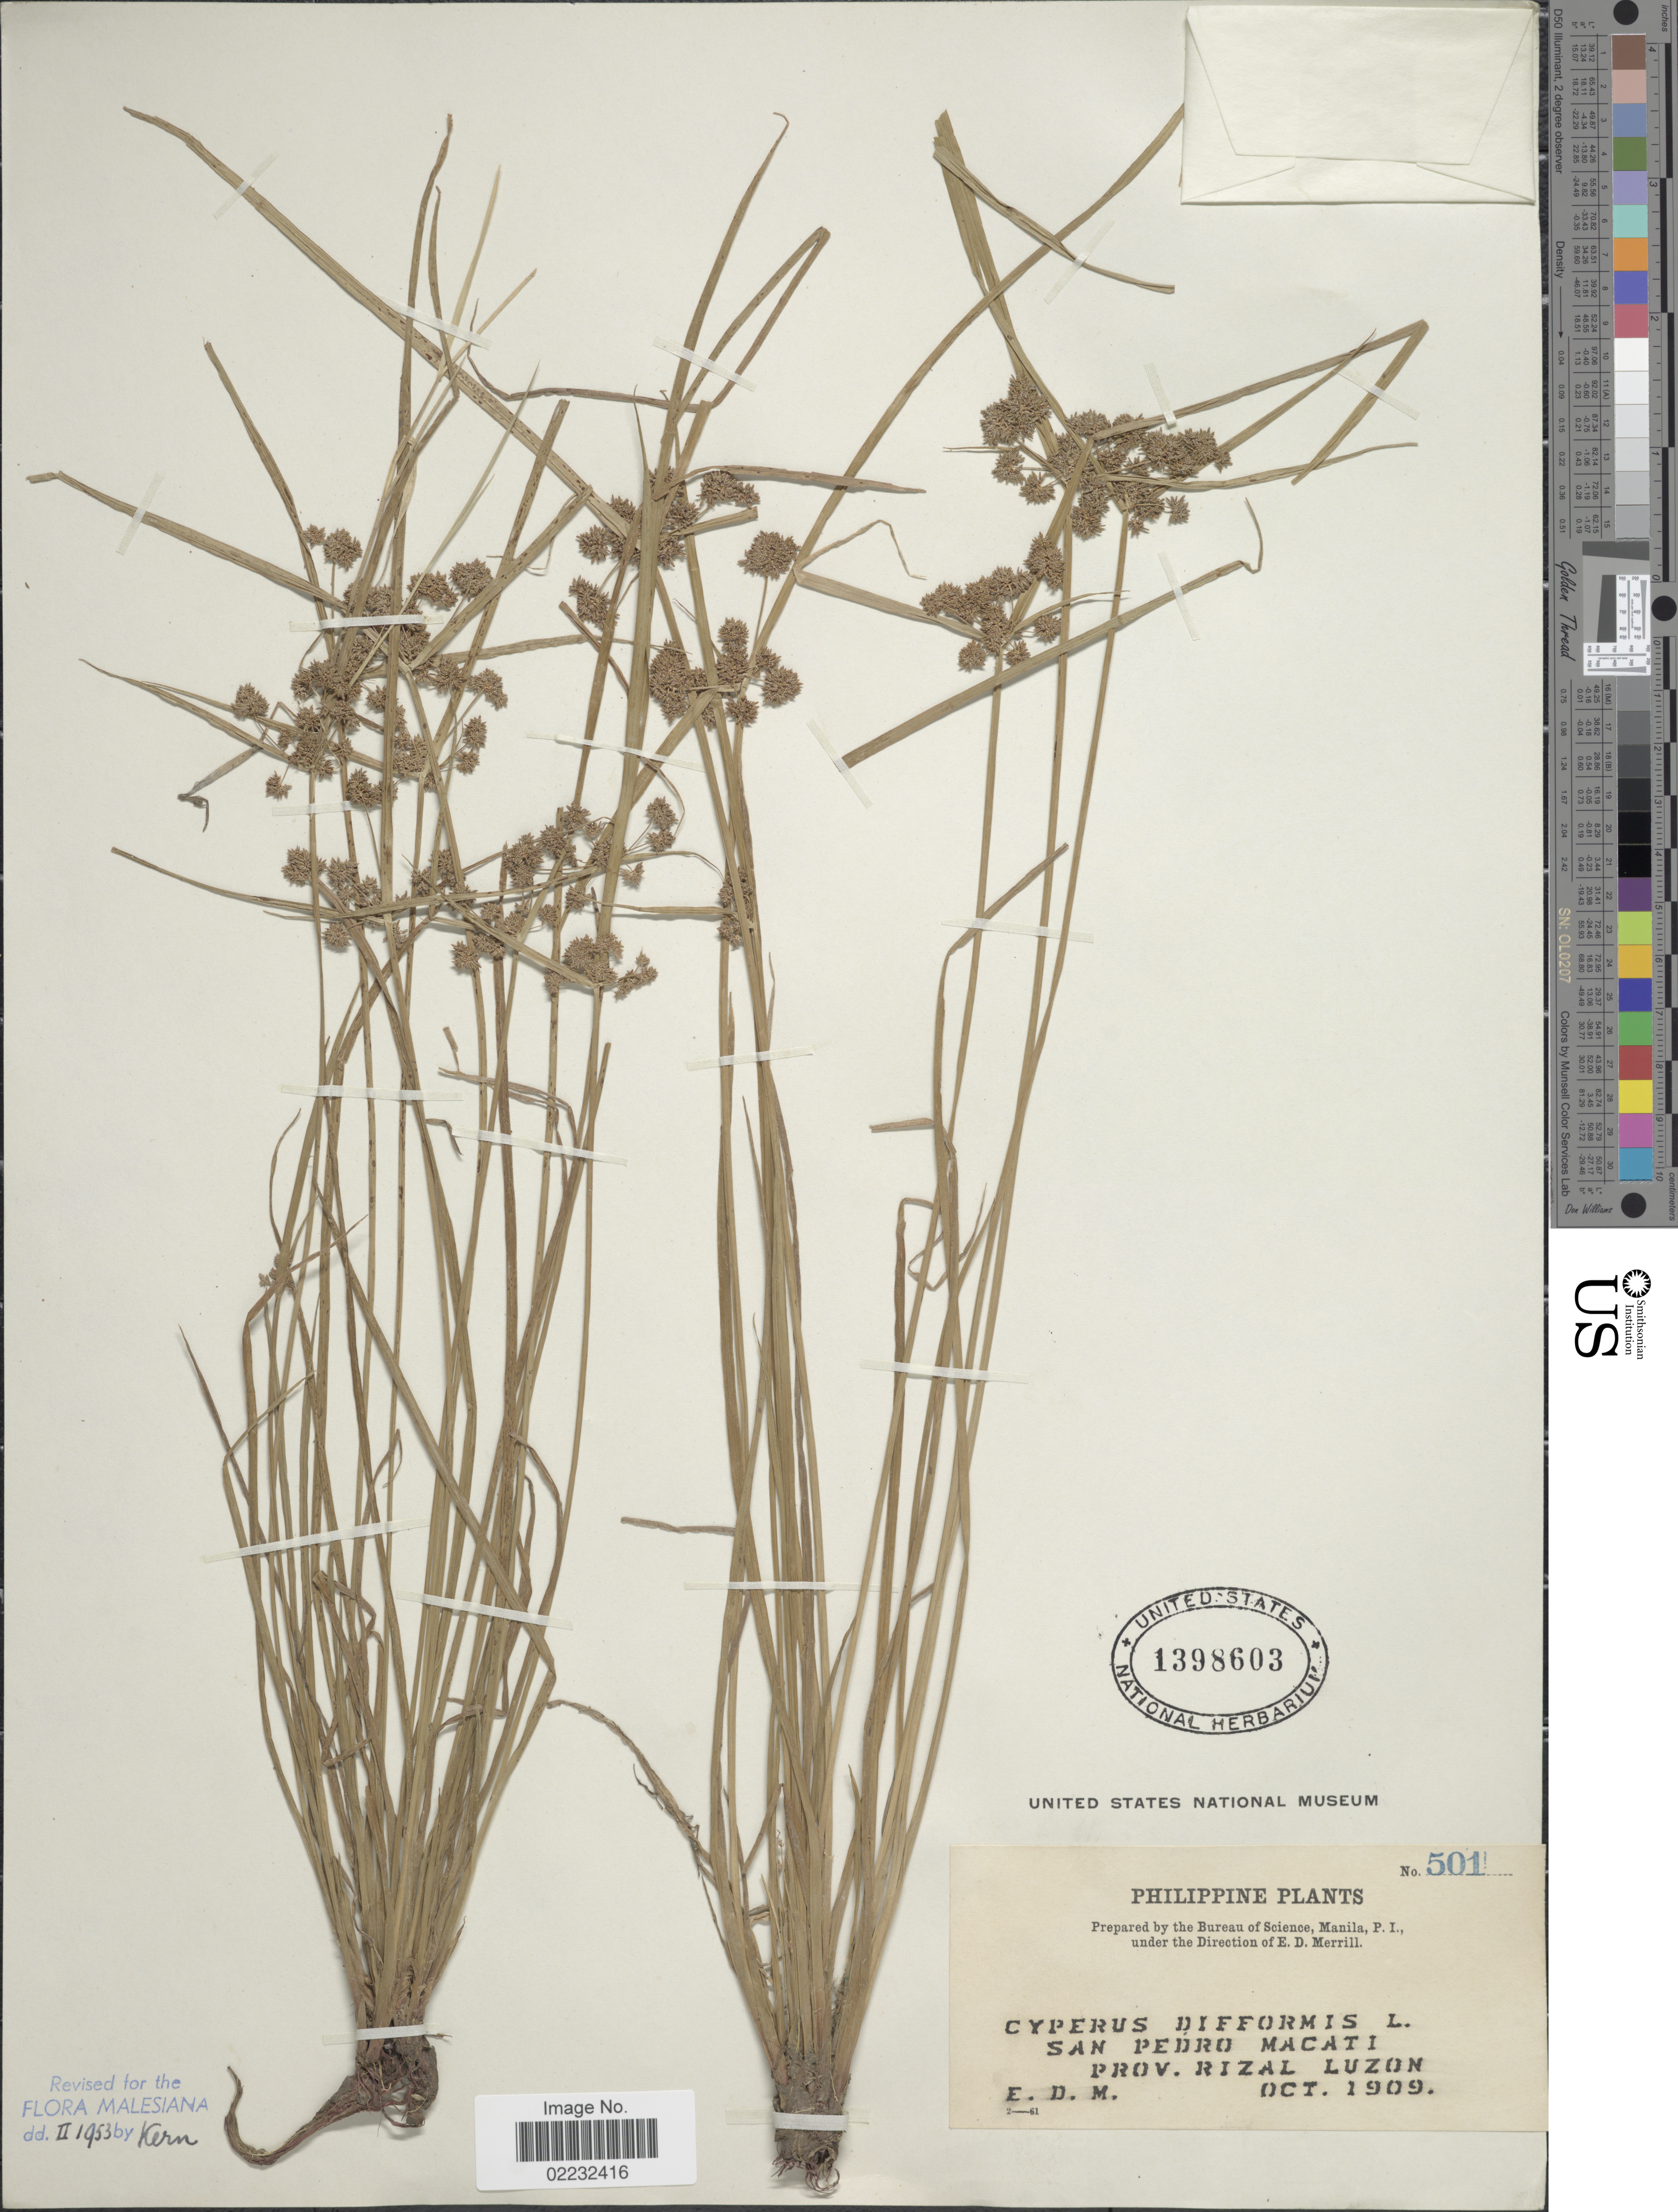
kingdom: Plantae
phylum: Tracheophyta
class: Liliopsida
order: Poales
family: Cyperaceae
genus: Cyperus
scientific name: Cyperus difformis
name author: L.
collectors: E. D. Merrill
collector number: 501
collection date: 1909-10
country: Philippines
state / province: Calabarzon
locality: San Pedro Macati, Prov. Rizal Luzon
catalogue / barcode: US 1398603